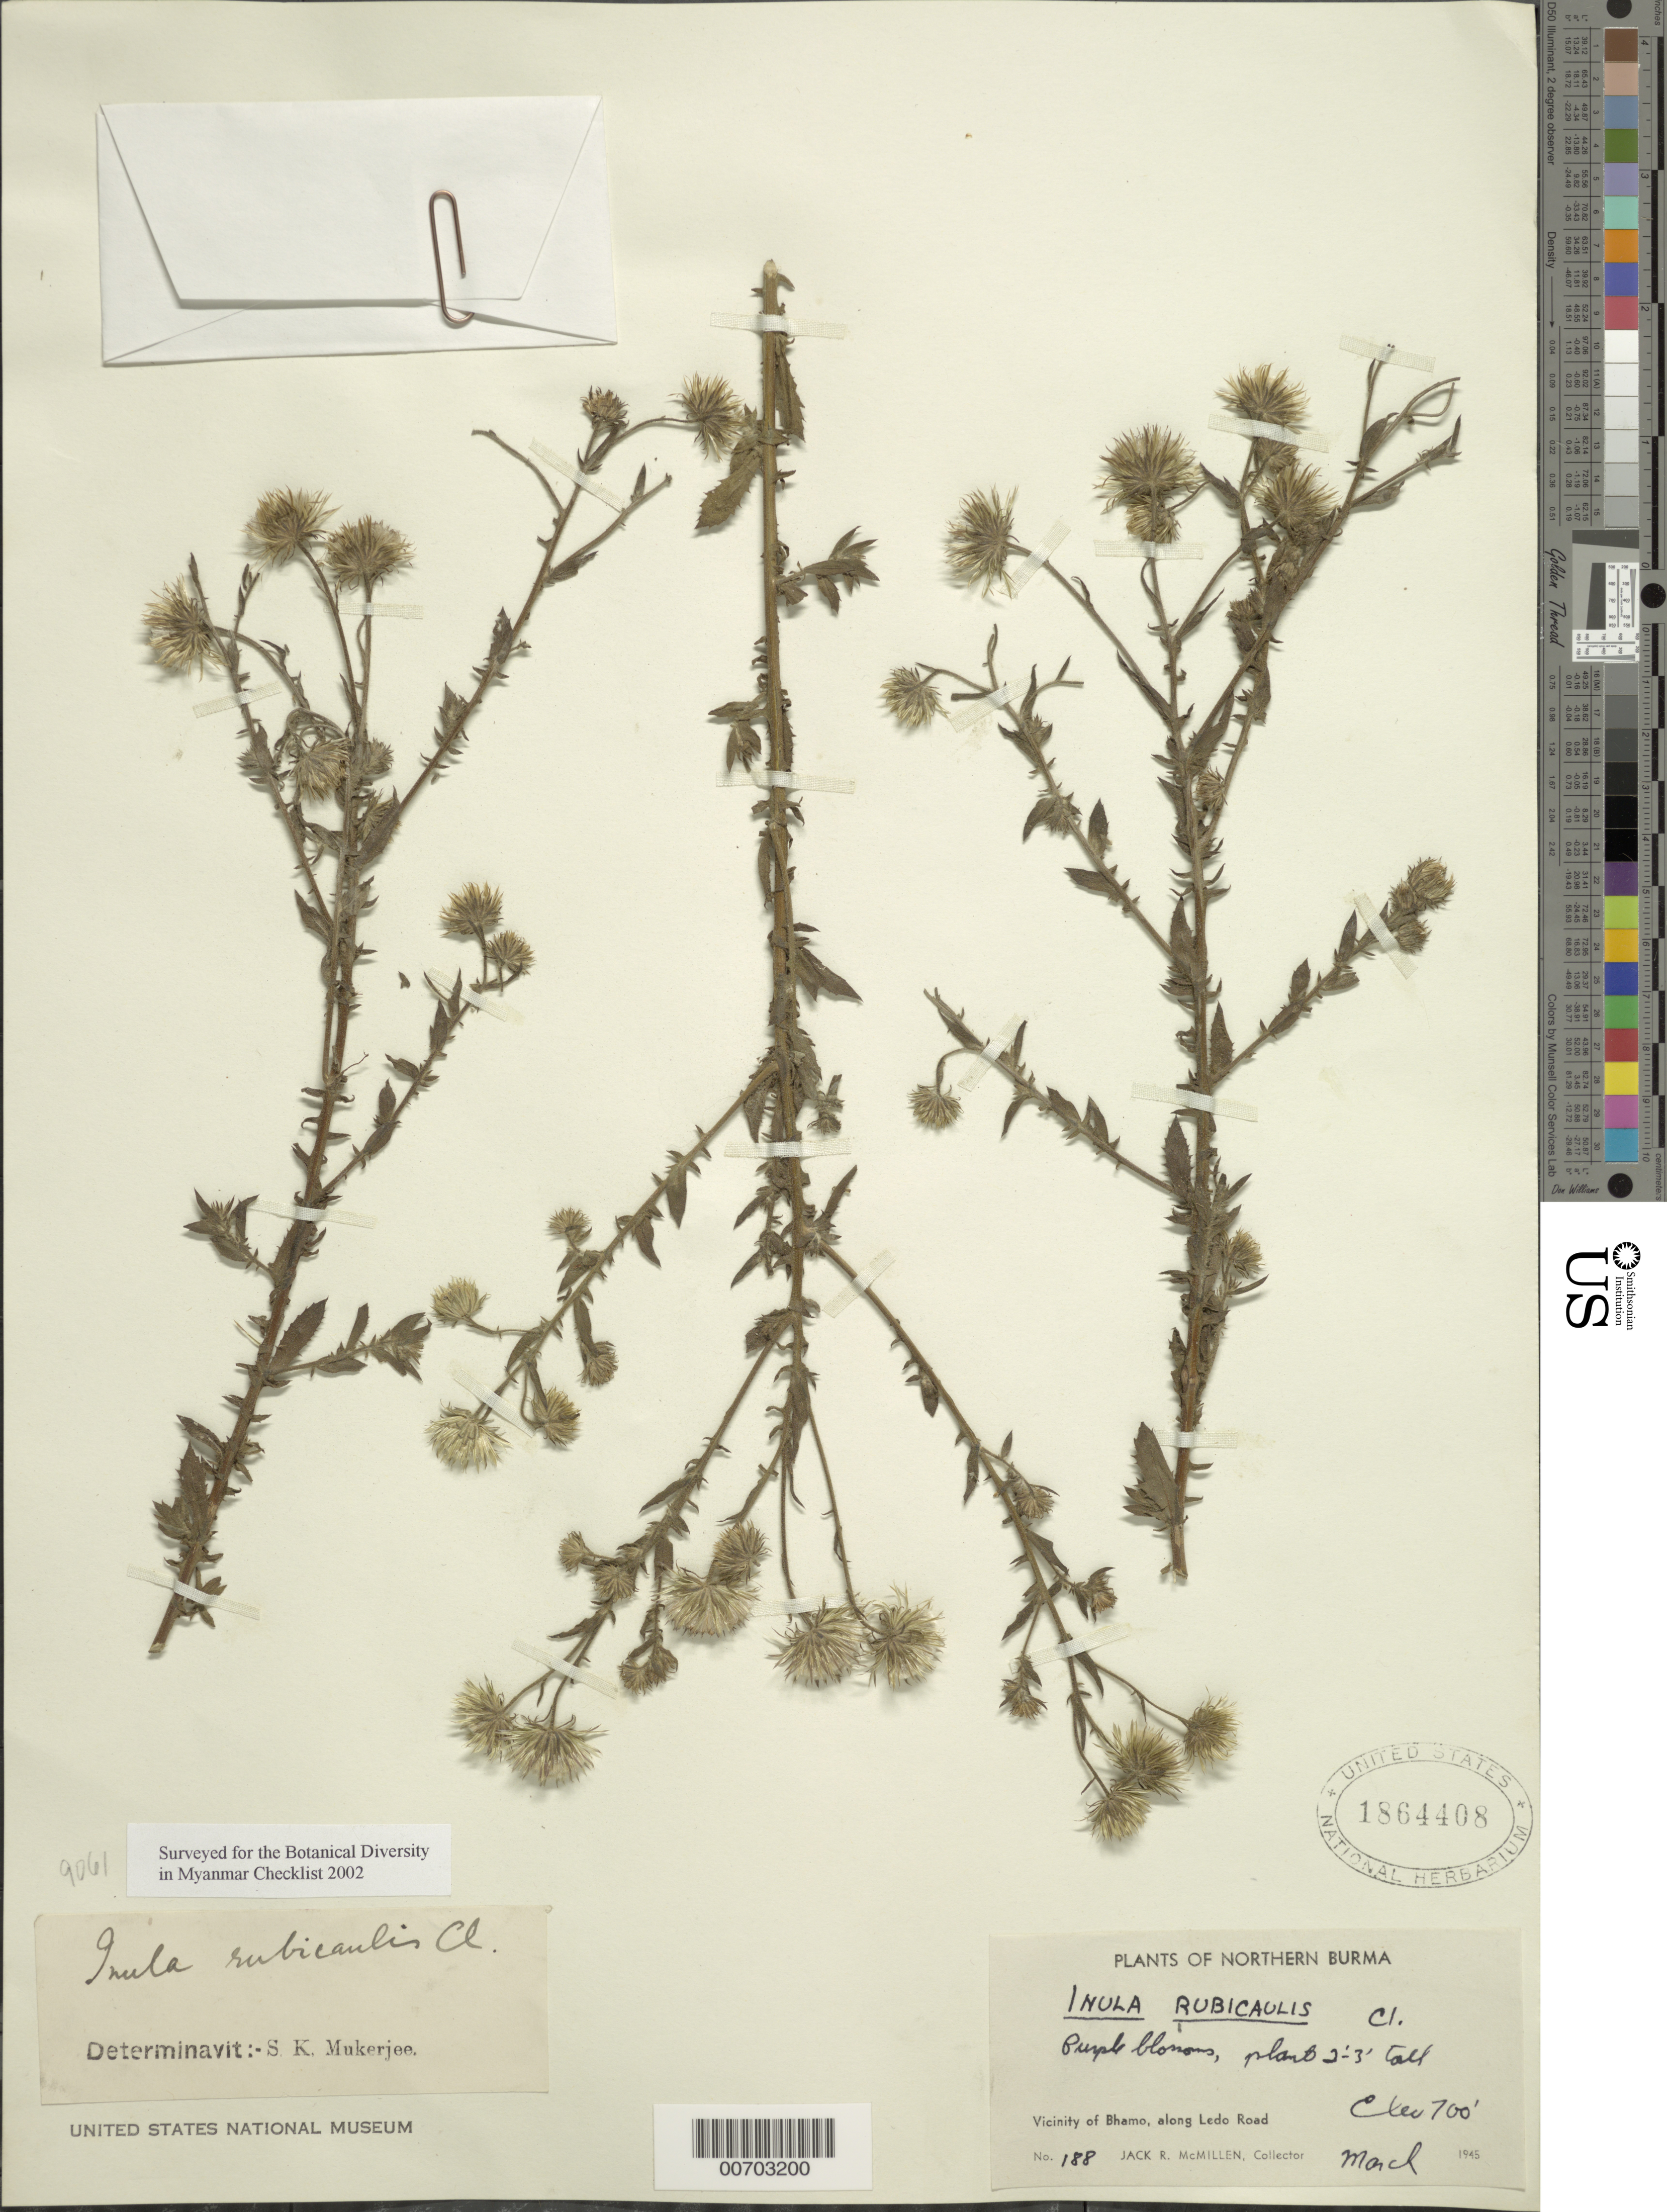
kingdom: Plantae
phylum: Tracheophyta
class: Magnoliopsida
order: Asterales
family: Asteraceae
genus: Inula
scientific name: Inula rubricaulis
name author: Benth. & Hook. f.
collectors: J. McMillen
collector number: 188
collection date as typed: Mar 1945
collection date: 1945-03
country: Myanmar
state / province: Kachin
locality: Bhamo, along Ledo Road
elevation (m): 213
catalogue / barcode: US 1864408